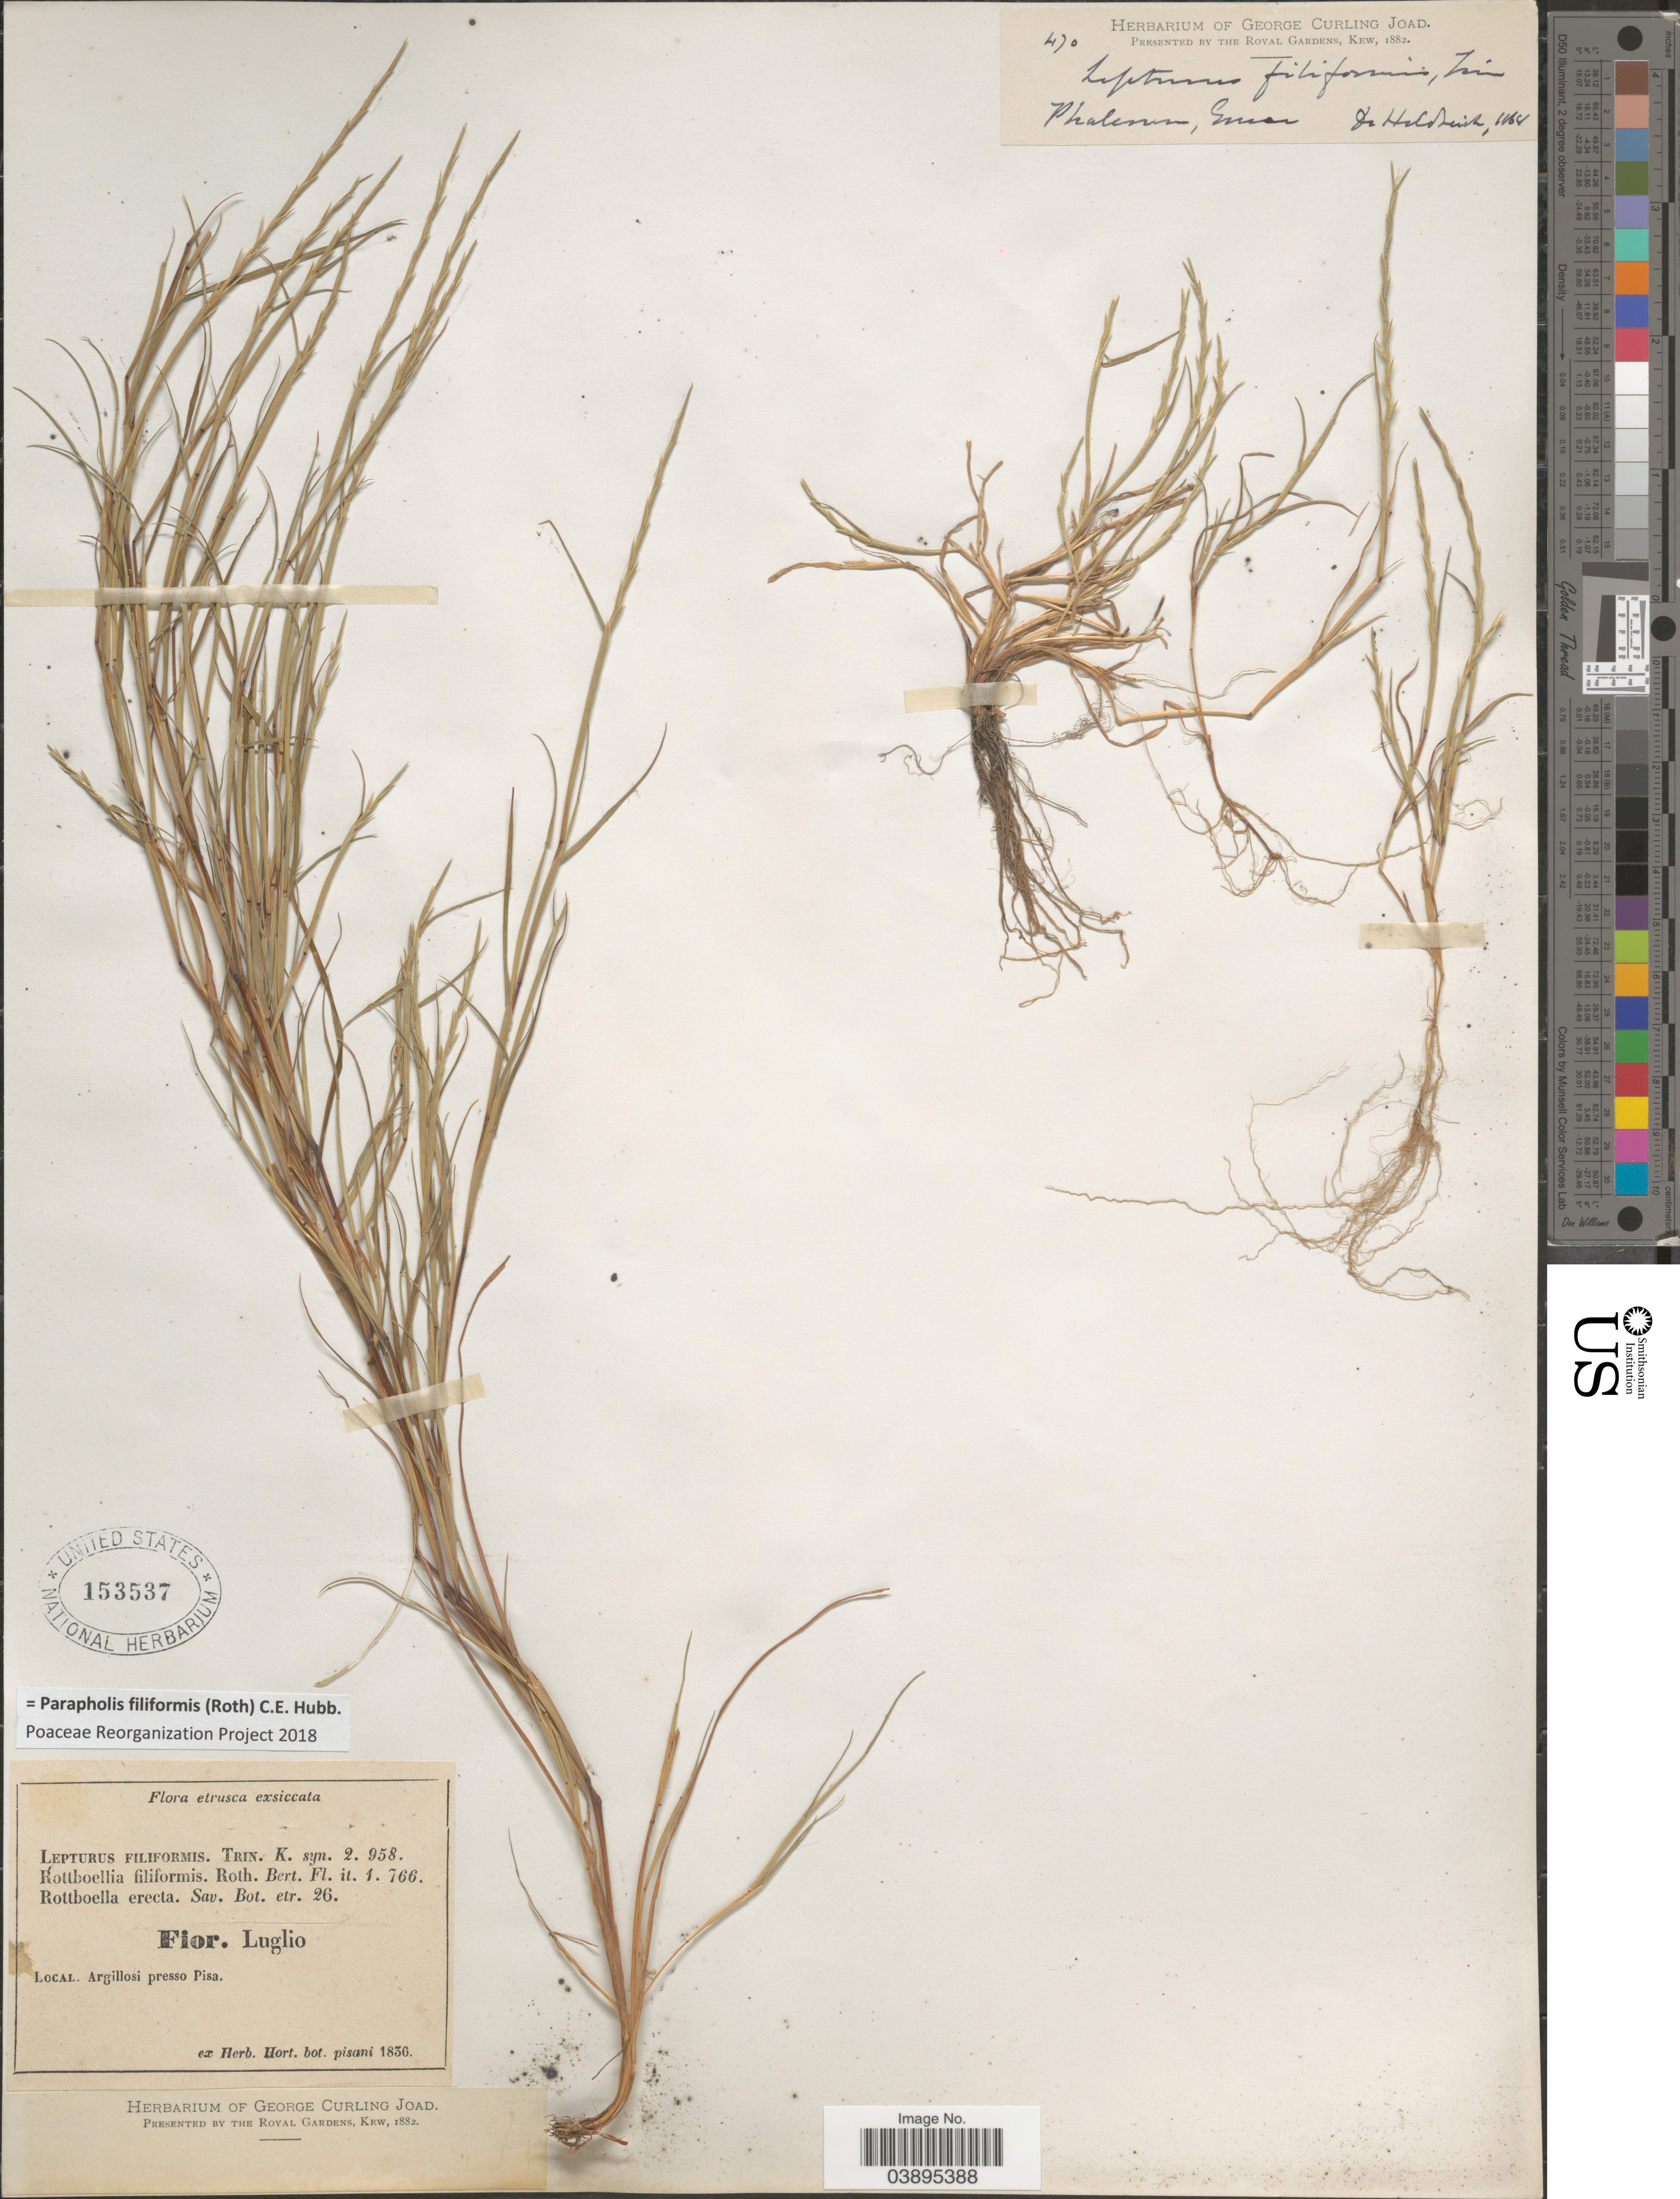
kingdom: Plantae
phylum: Tracheophyta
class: Liliopsida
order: Poales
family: Poaceae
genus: Parapholis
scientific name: Parapholis filiformis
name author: (Roth) C.E. Hubb.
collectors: Heldreich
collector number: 470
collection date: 1868-07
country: Italy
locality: Argillosi presso Pisa.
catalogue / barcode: US 153537